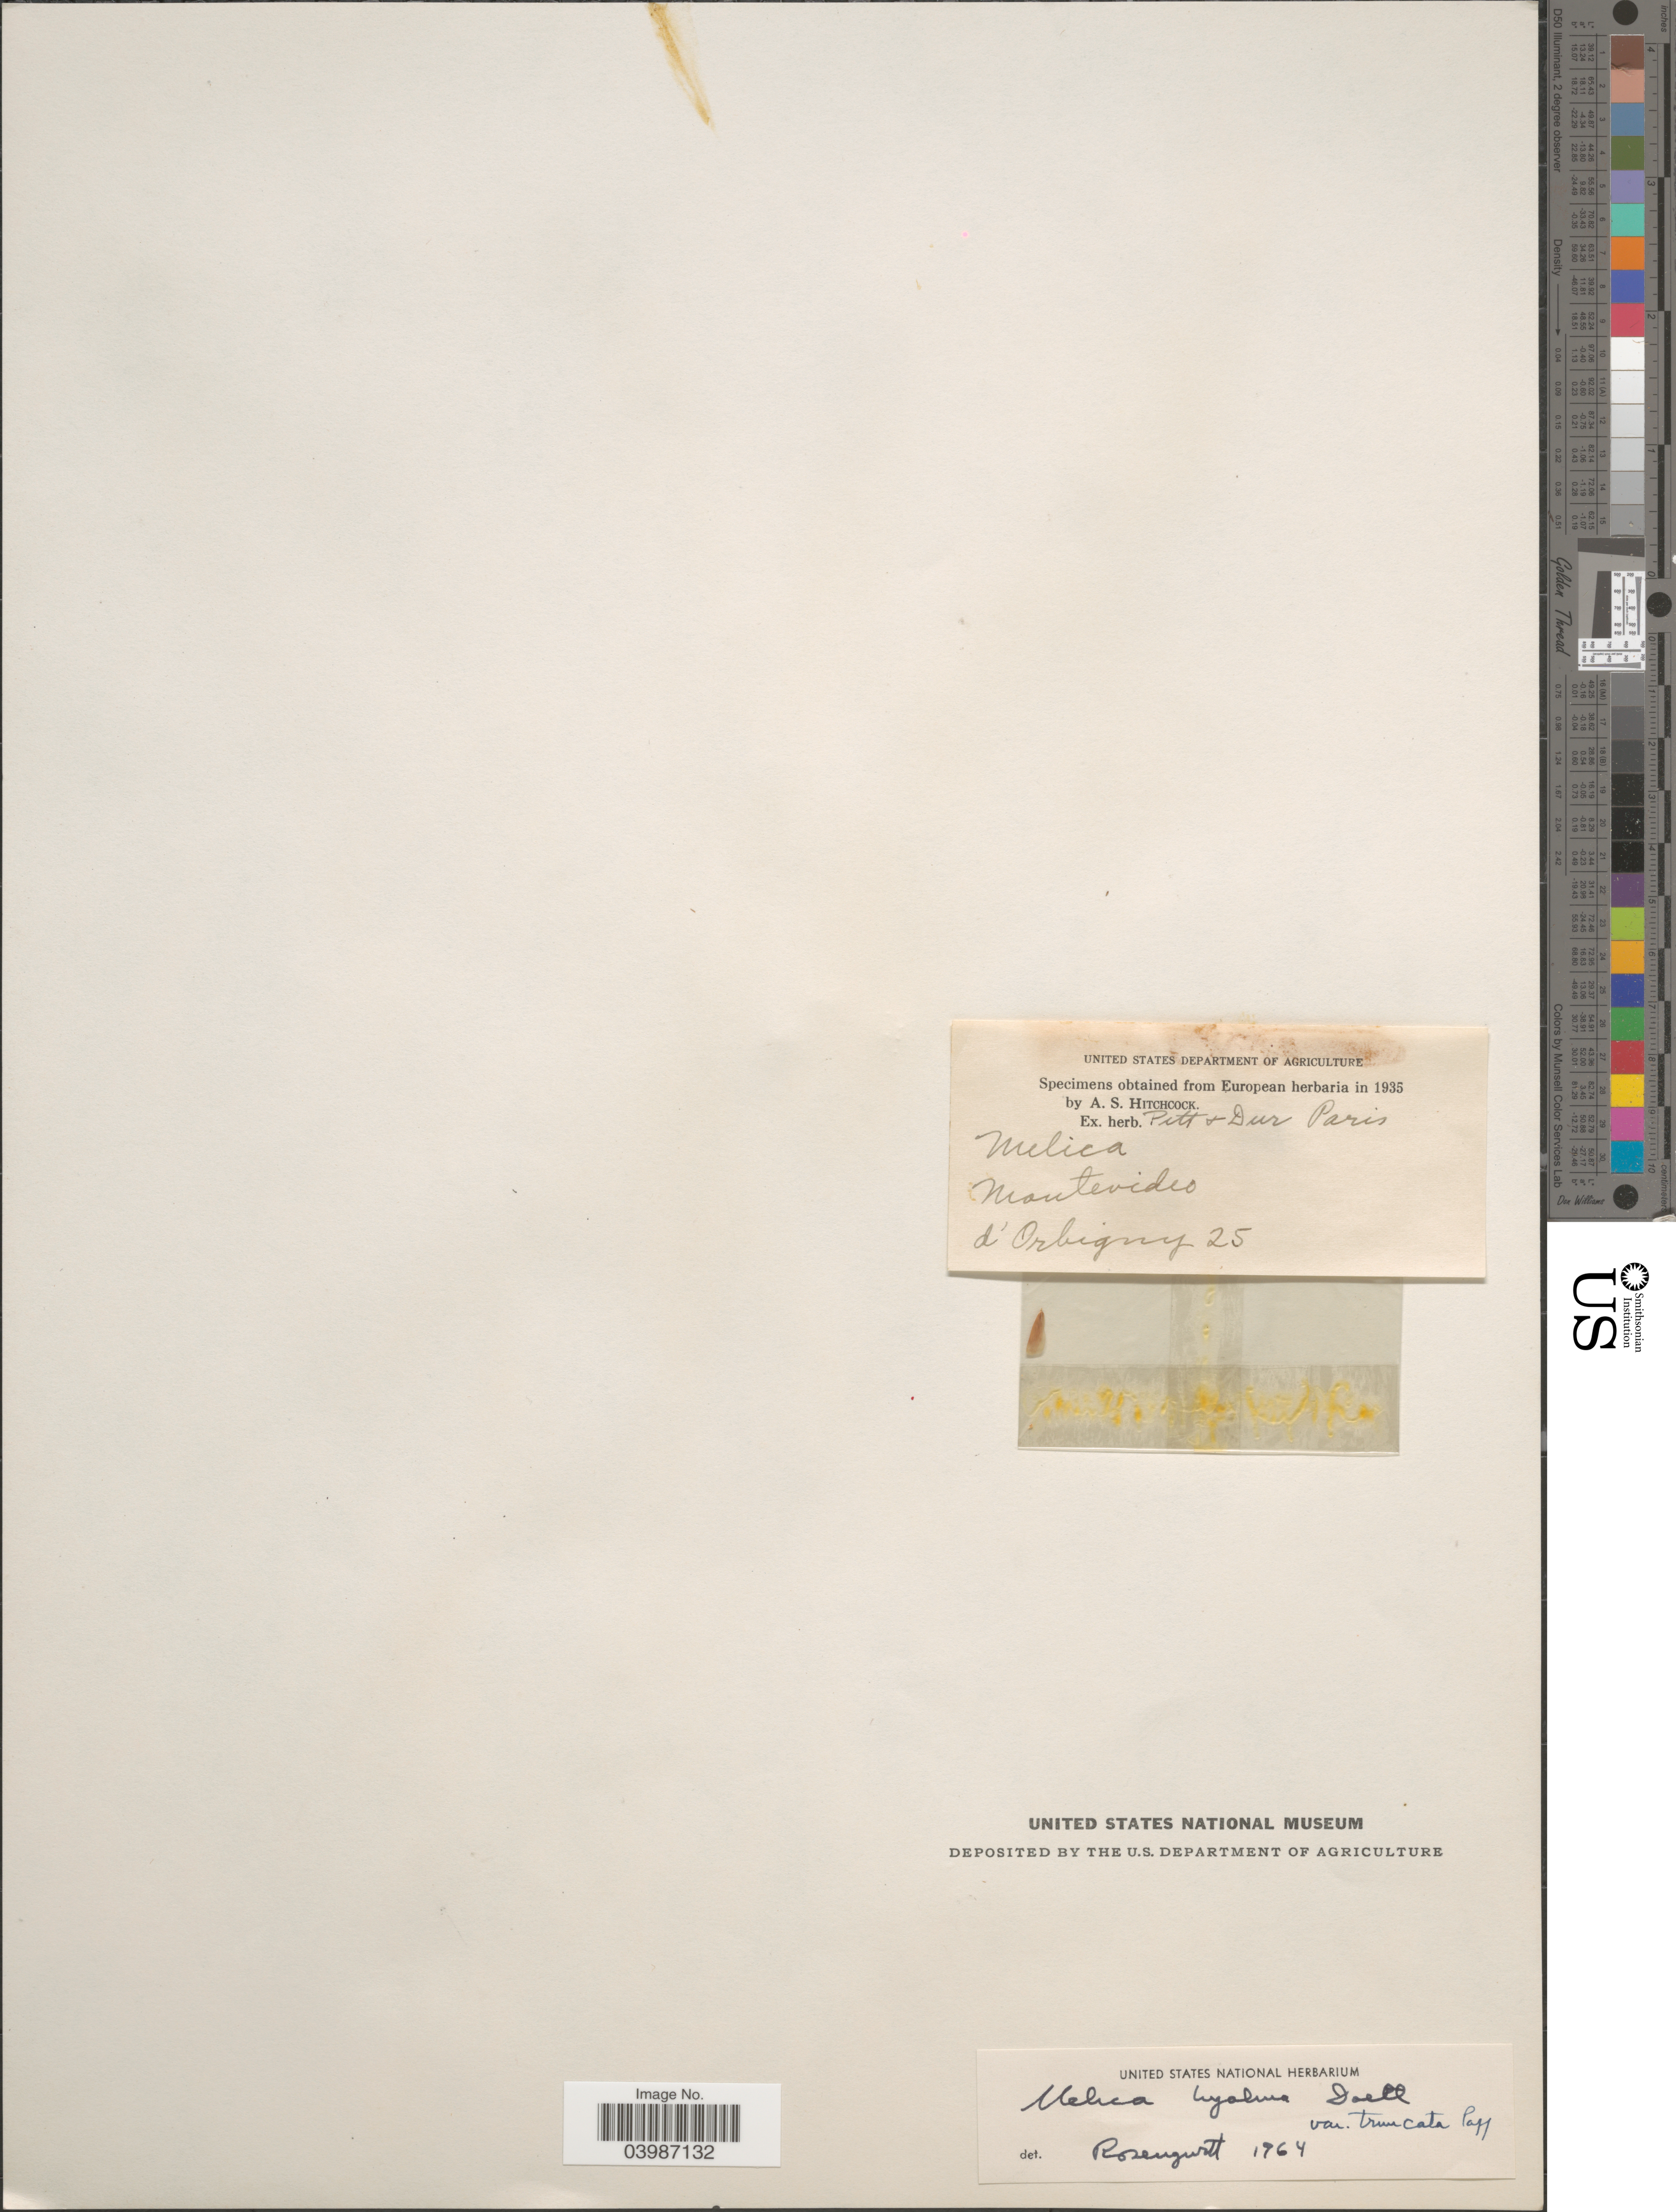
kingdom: Plantae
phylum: Tracheophyta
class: Liliopsida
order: Poales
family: Poaceae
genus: Melica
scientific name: Melica hyalina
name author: Döll in Mart.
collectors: D'Orbigny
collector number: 25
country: Uruguay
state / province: Montevideo